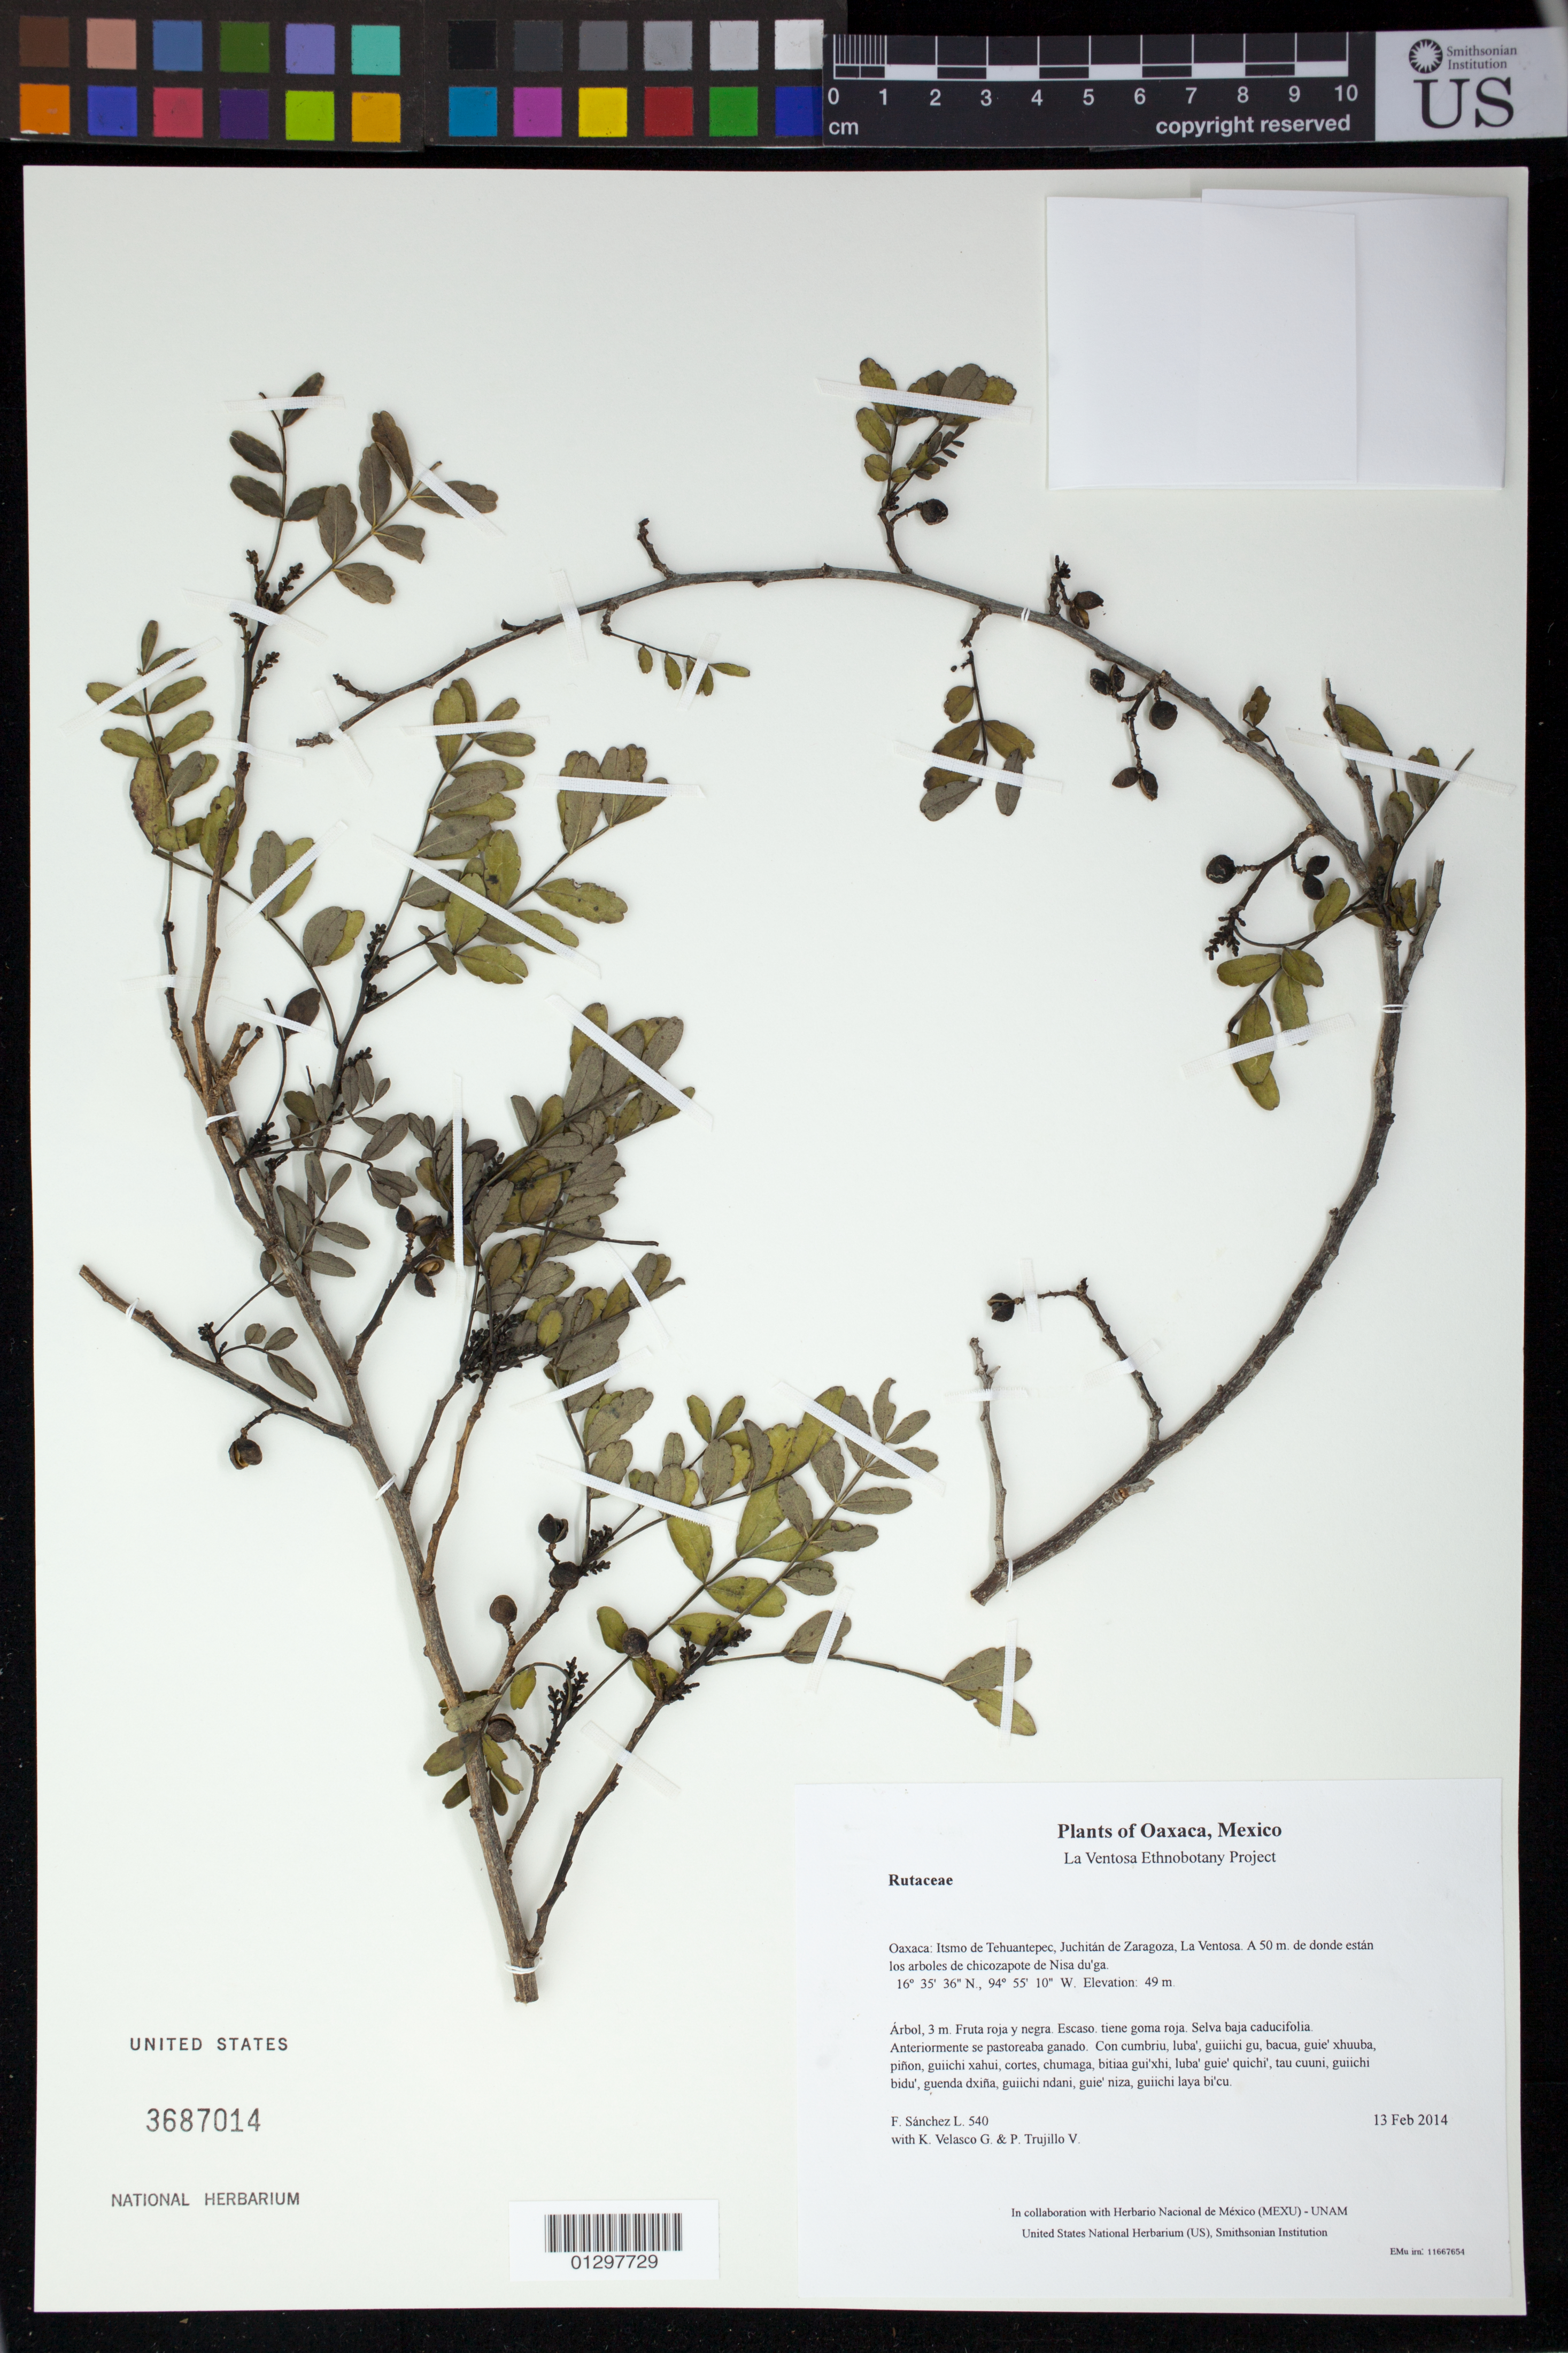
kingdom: Plantae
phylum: Tracheophyta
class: Magnoliopsida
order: Sapindales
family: Rutaceae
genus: Zanthoxylum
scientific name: Zanthoxylum fagara subsp. culantrilo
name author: (Kunth) Reynel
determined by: Londoño-Echeverri, Y.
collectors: F. Sánchez L., K. Velasco G. & P. Trujillo V.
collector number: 540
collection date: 2014-02-13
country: Mexico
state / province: Oaxaca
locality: Itsmo de Tehuantepec, Juchitán de Zaragoza, La Ventosa. A 50 m. de donde están los arboles de chicozapote de Nisa du'ga.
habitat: Selva baja caducifolia. Anteriormente se pastoreaba ganado.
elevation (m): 49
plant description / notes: JEBOT, MEXU, SERO, US; Yaga. 3 m. Cuaananaxhi naxiña' ne nayaase. Huaxie'.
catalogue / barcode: US 3687014